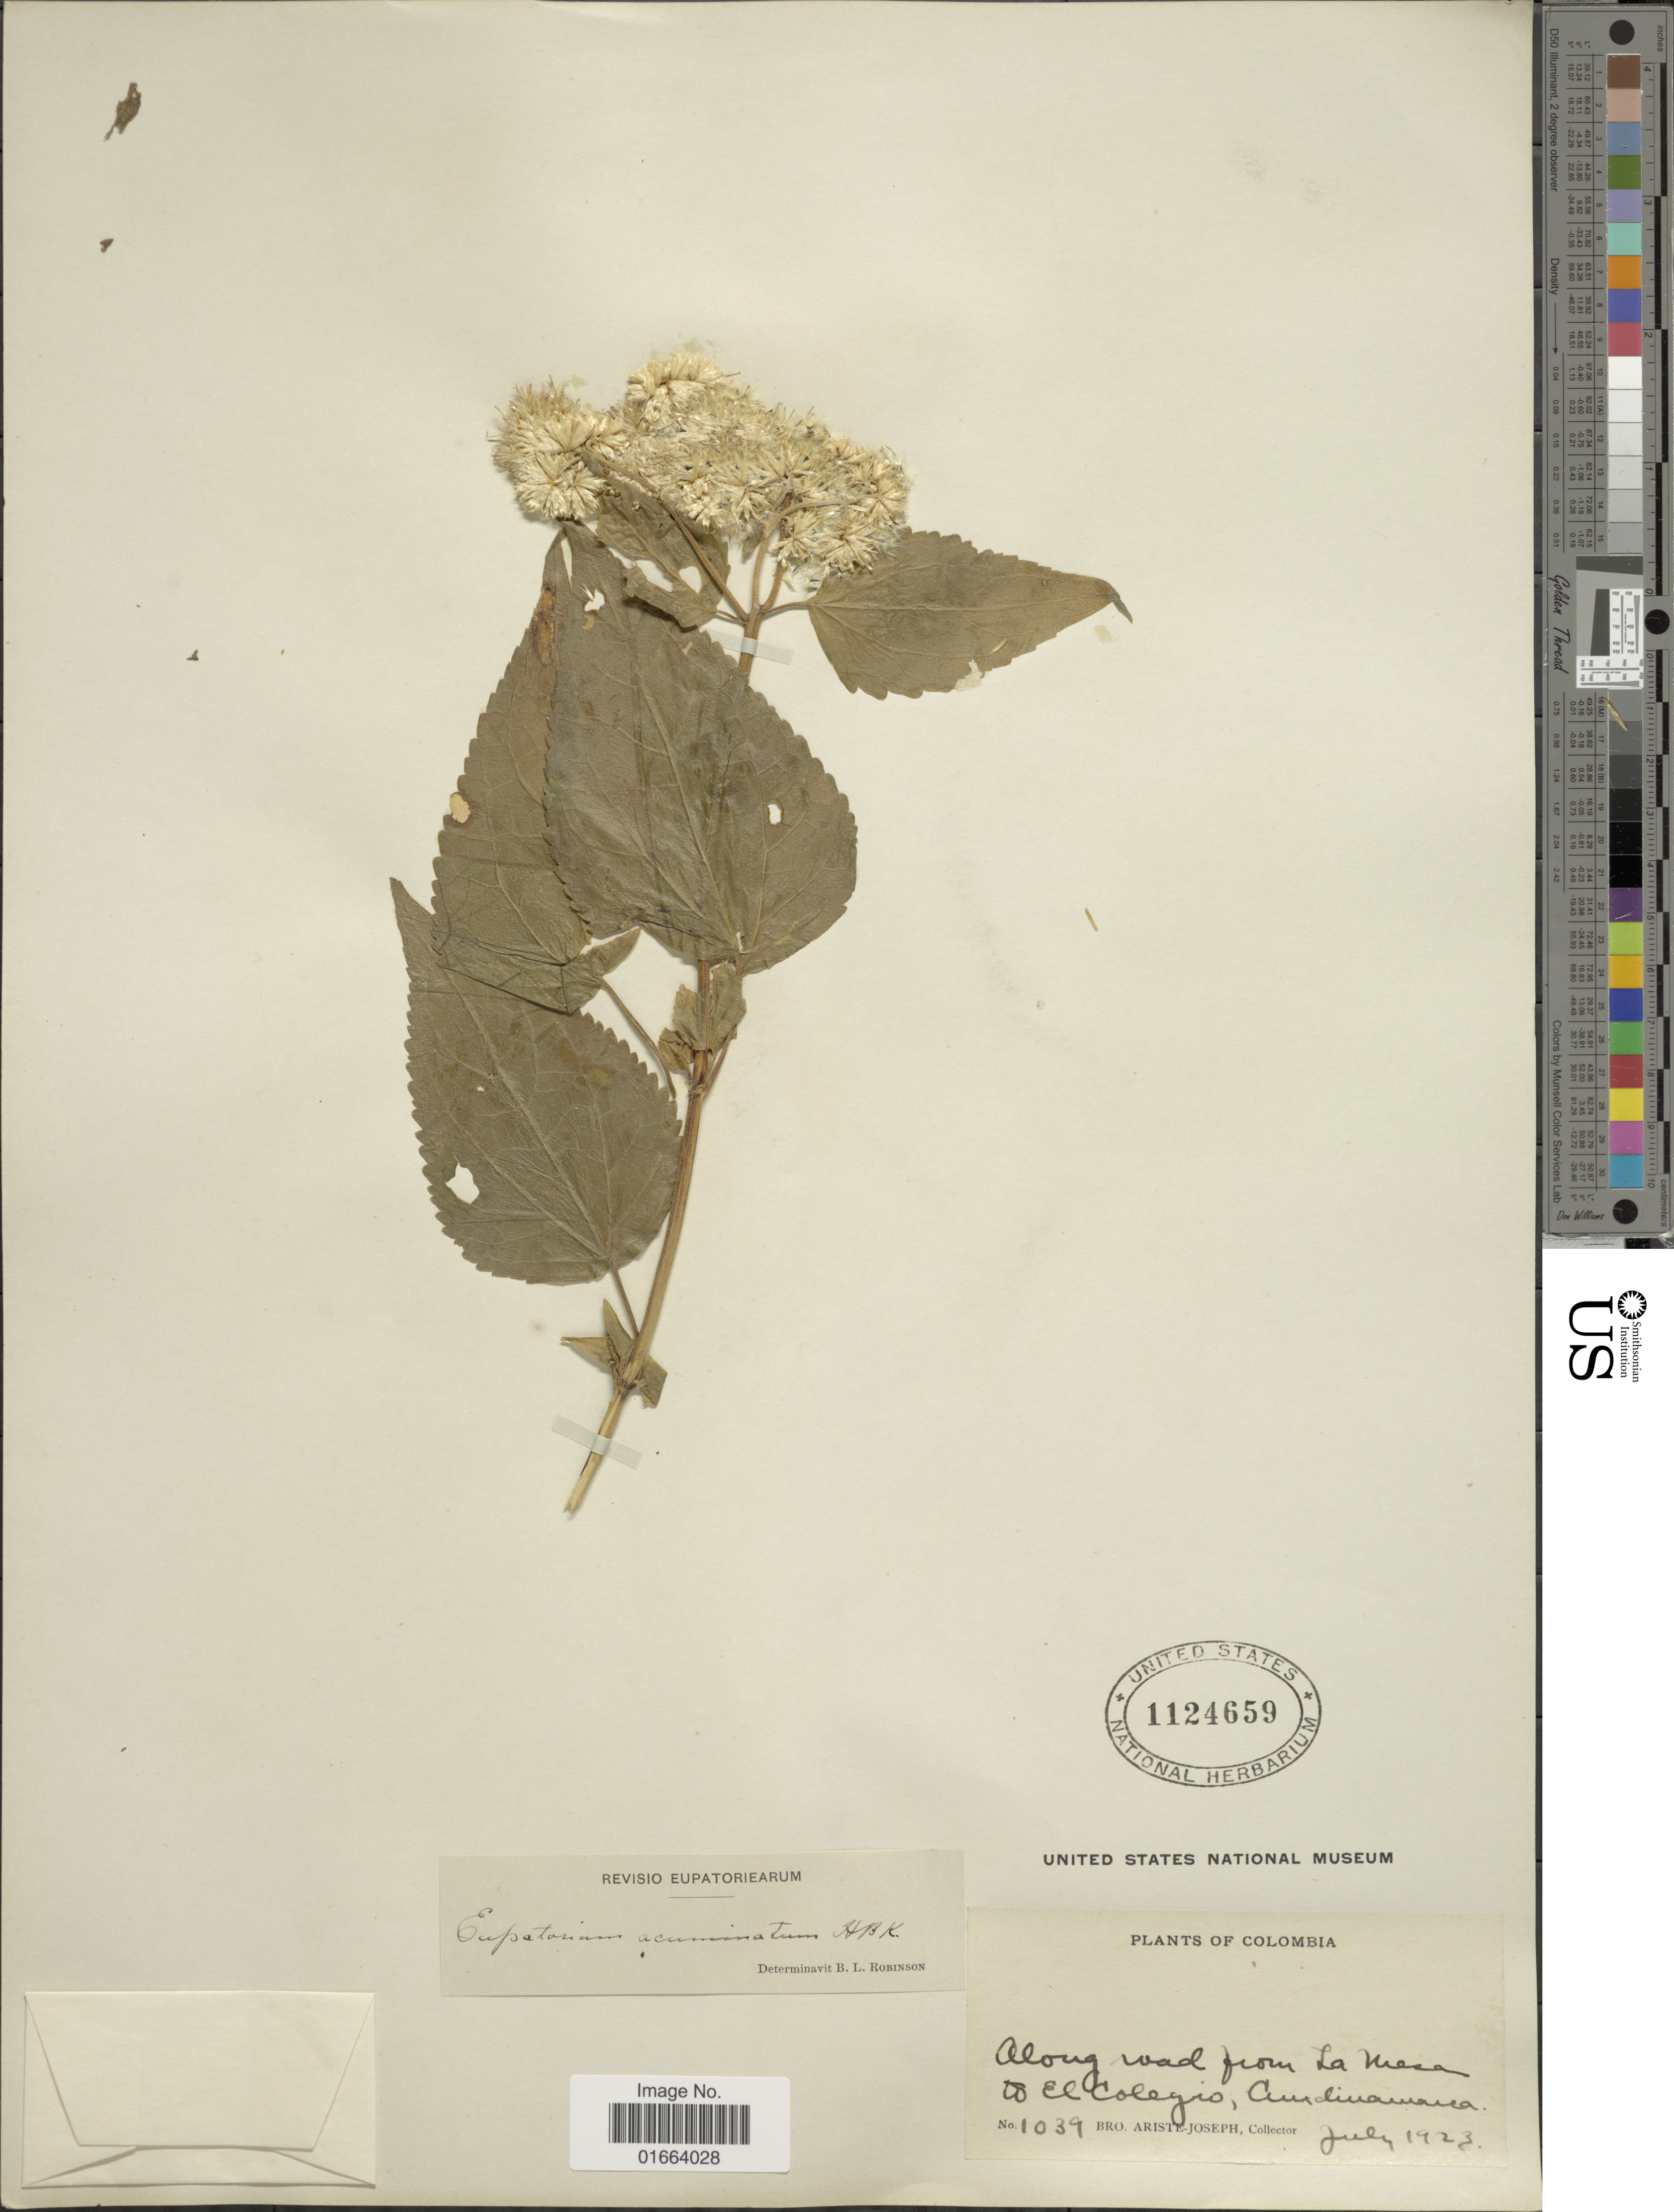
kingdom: Plantae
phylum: Tracheophyta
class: Magnoliopsida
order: Asterales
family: Asteraceae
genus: Critoniella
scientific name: Critoniella acuminata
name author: (Kunth) R.M. King & H. Rob.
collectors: Bro. Ariste-Joseph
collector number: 1039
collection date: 1923-07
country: Colombia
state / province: Cundinamarca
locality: Along road from La Mesa to El Colegio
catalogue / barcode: US 1124659